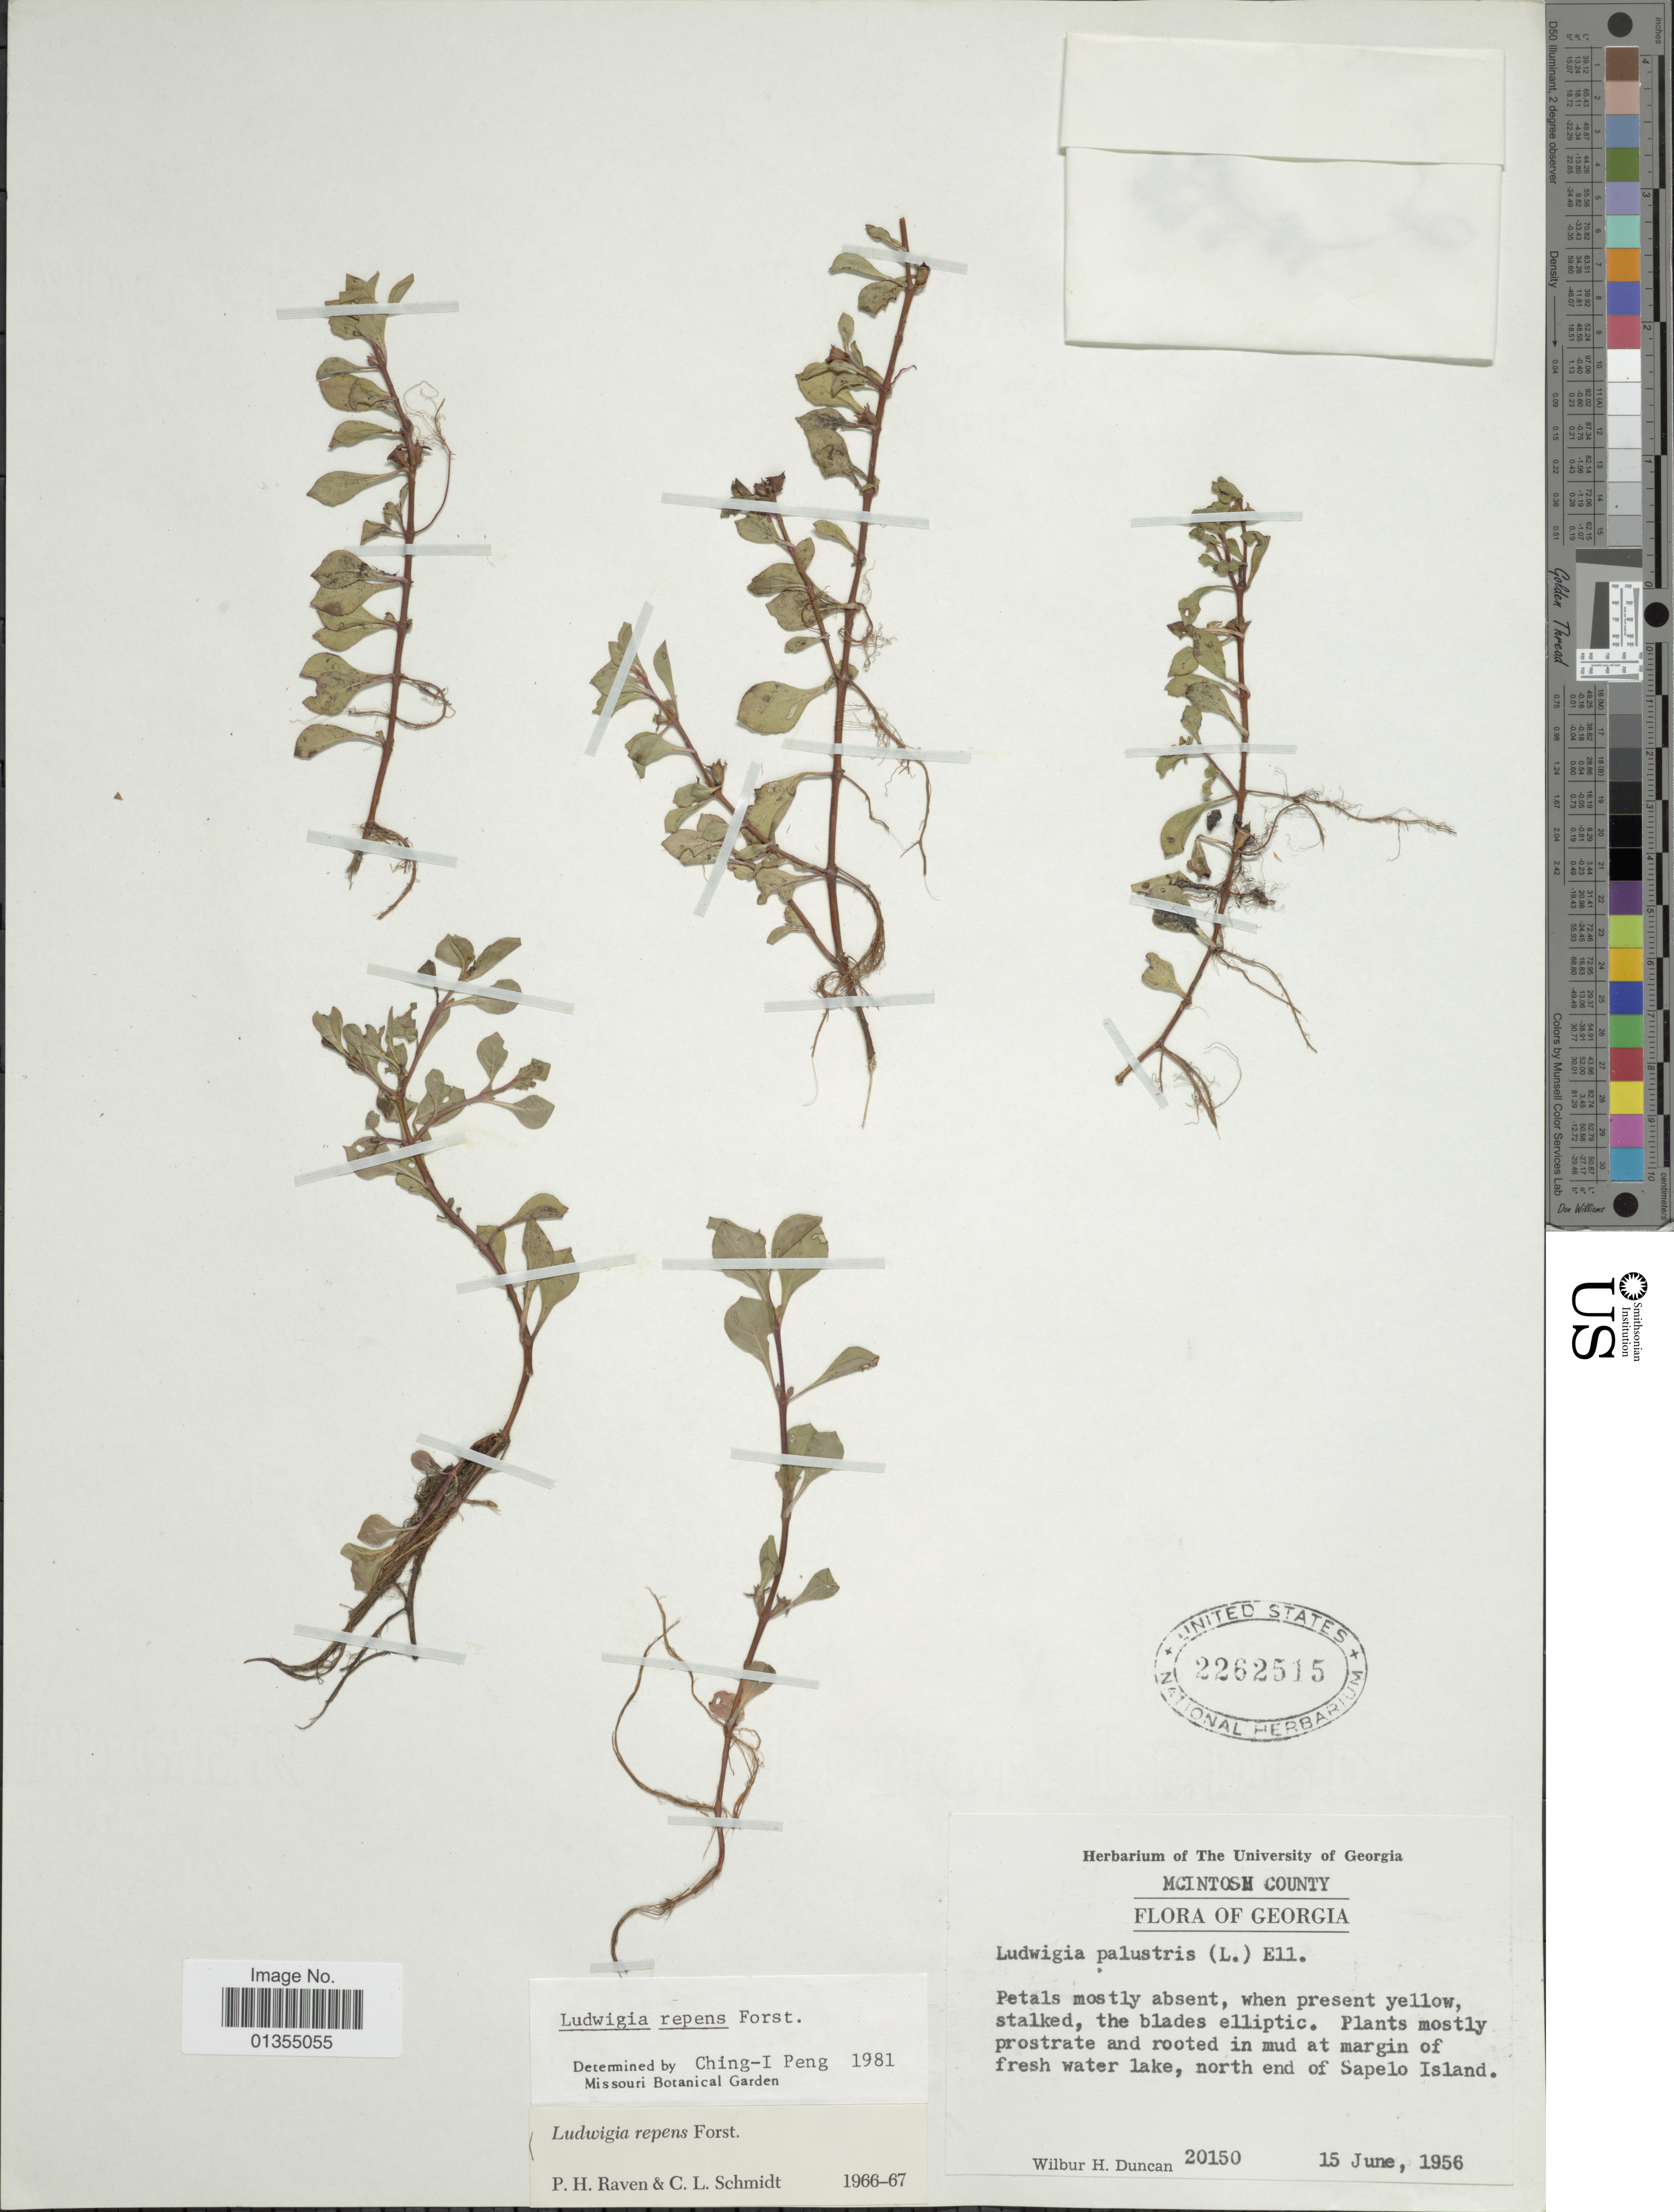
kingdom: Plantae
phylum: Tracheophyta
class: Magnoliopsida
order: Myrtales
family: Onagraceae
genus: Ludwigia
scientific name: Ludwigia repens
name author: J.R. Forst.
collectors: W. H. Duncan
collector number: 20150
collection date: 1956-06-15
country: United States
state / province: Georgia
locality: Mcintosh County, at margin of fresh water lake, north end of Sapelo Island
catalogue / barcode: US 2262515